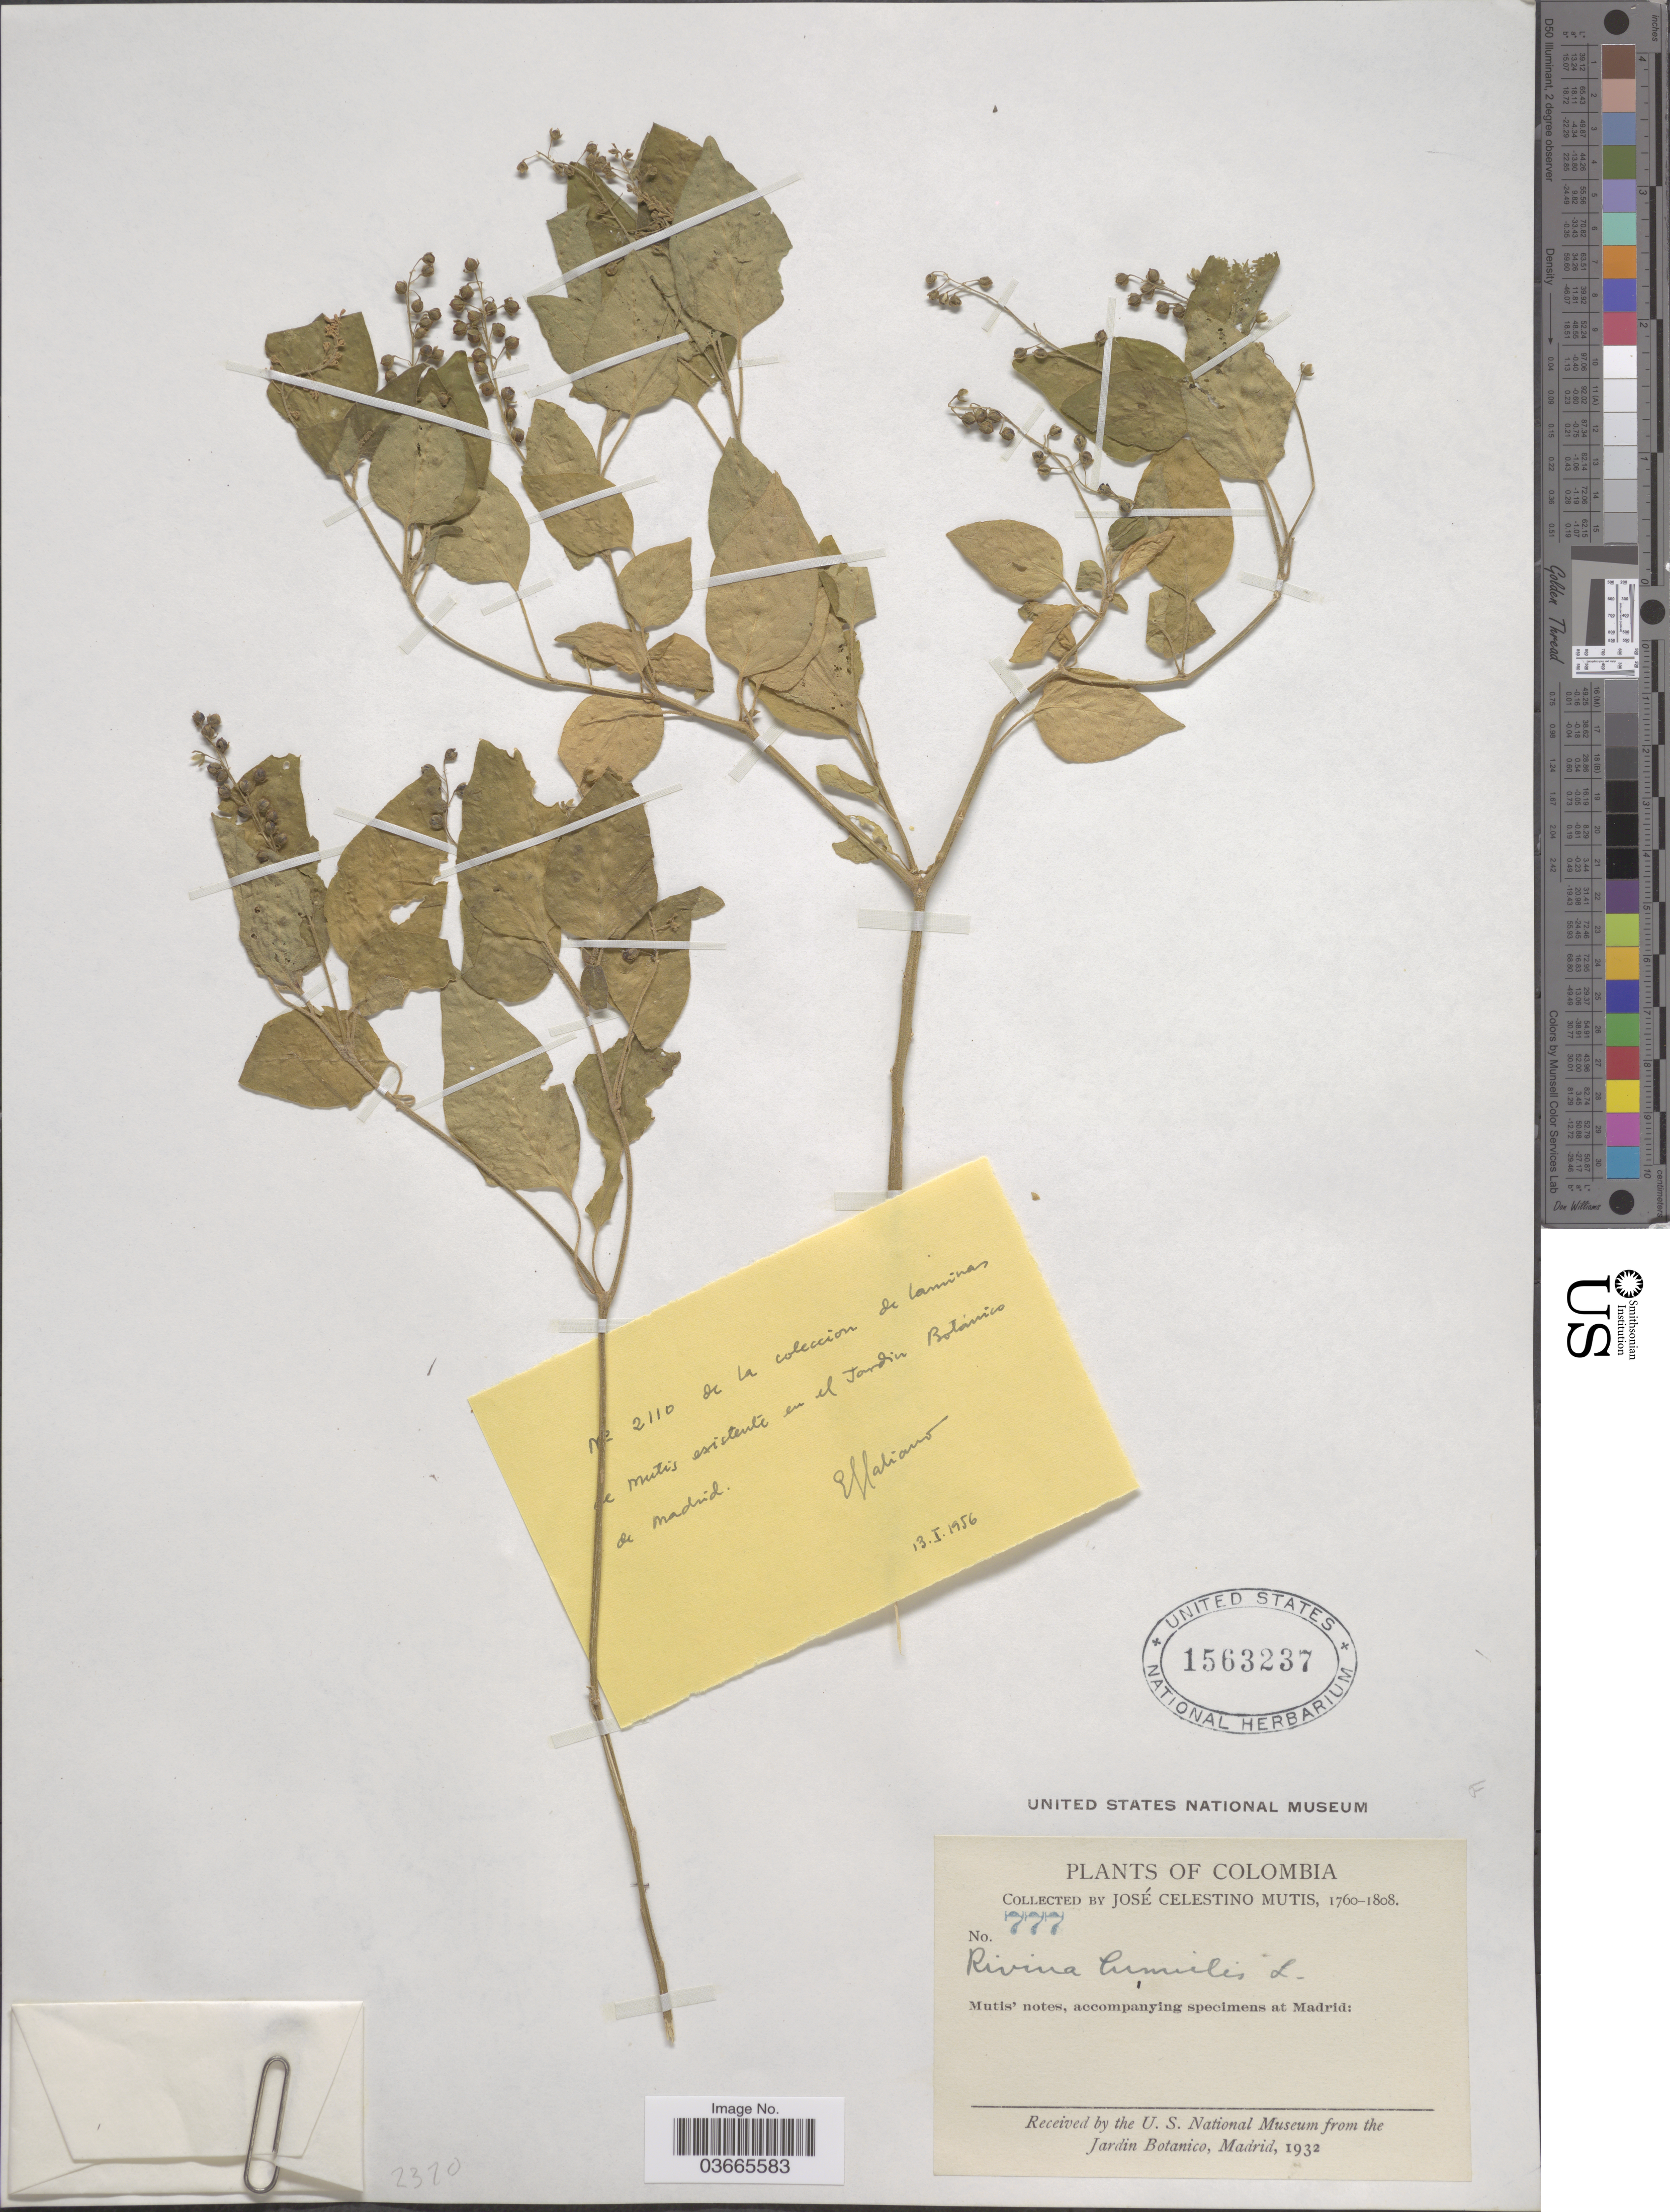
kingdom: Plantae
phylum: Tracheophyta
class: Magnoliopsida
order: Caryophyllales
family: Phytolaccaceae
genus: Rivina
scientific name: Rivina humilis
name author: L.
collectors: J. C. B. Mutis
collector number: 777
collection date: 1760/1808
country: Colombia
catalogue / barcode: US 1563237